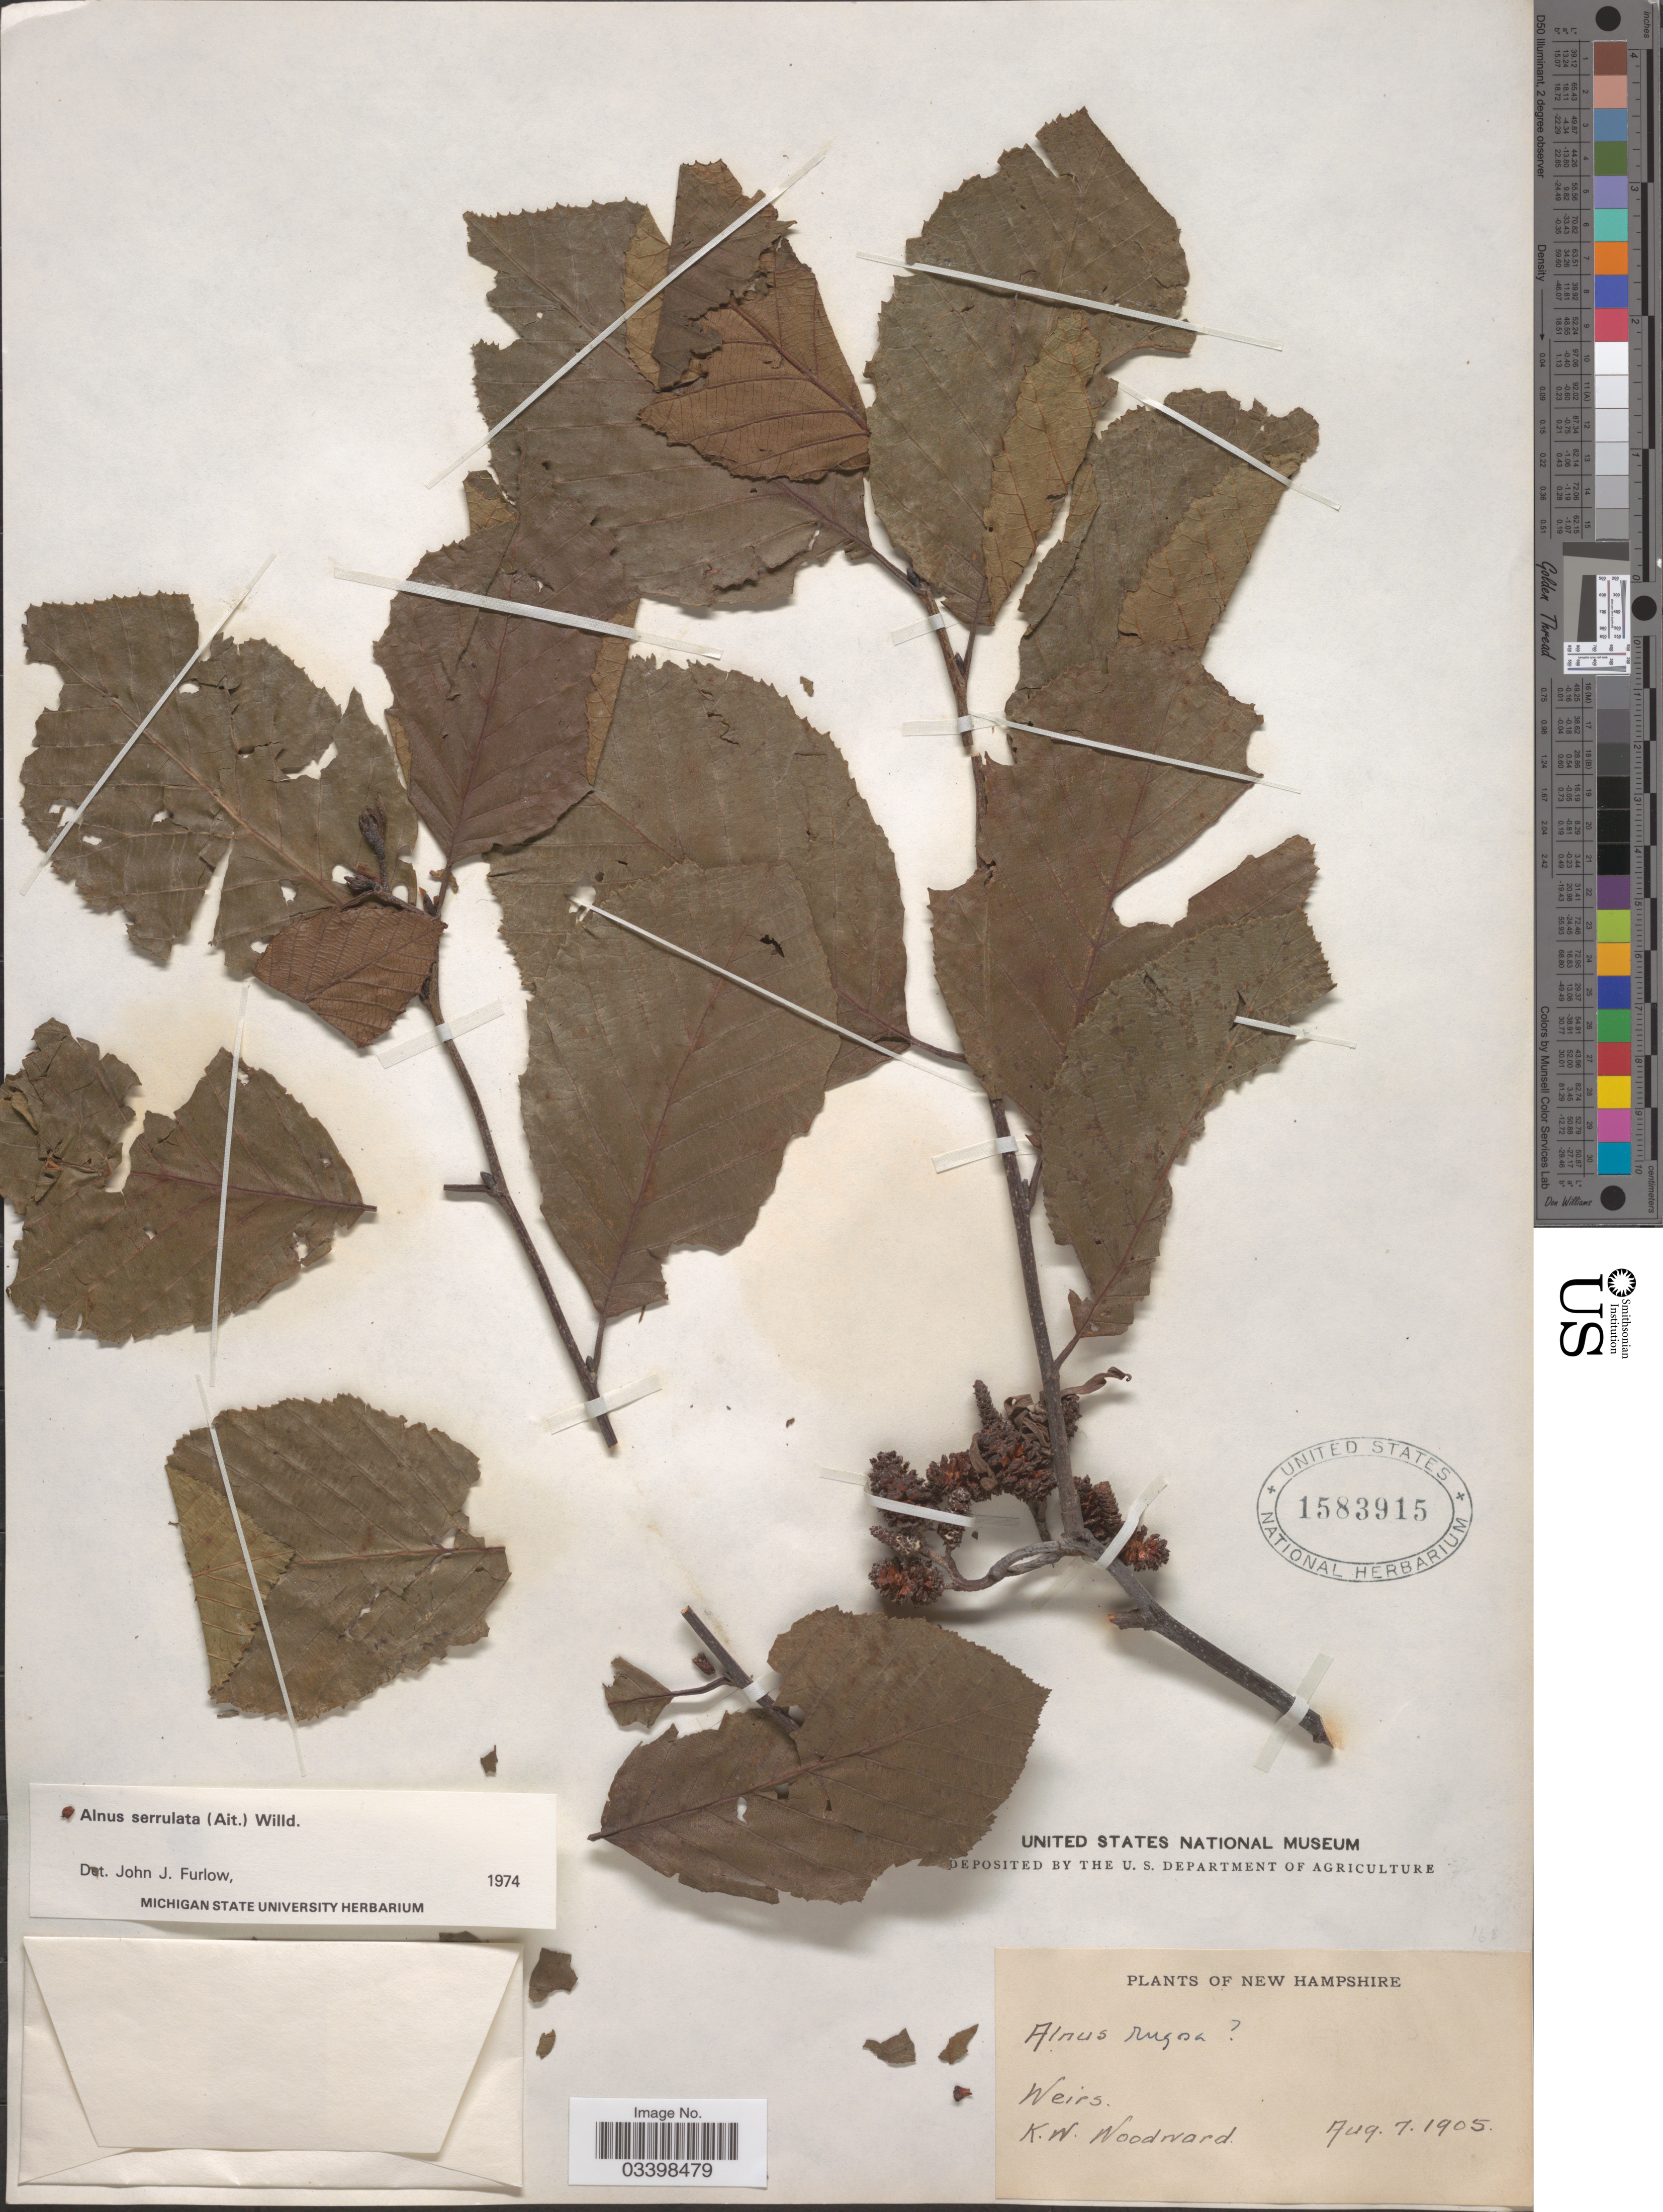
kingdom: Plantae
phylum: Tracheophyta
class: Magnoliopsida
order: Fagales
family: Betulaceae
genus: Alnus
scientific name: Alnus serrulata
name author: (Aiton) Willd.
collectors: K. Woodward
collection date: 1905-08-07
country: United States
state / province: New Hampshire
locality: Weirs.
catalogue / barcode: US 1583915